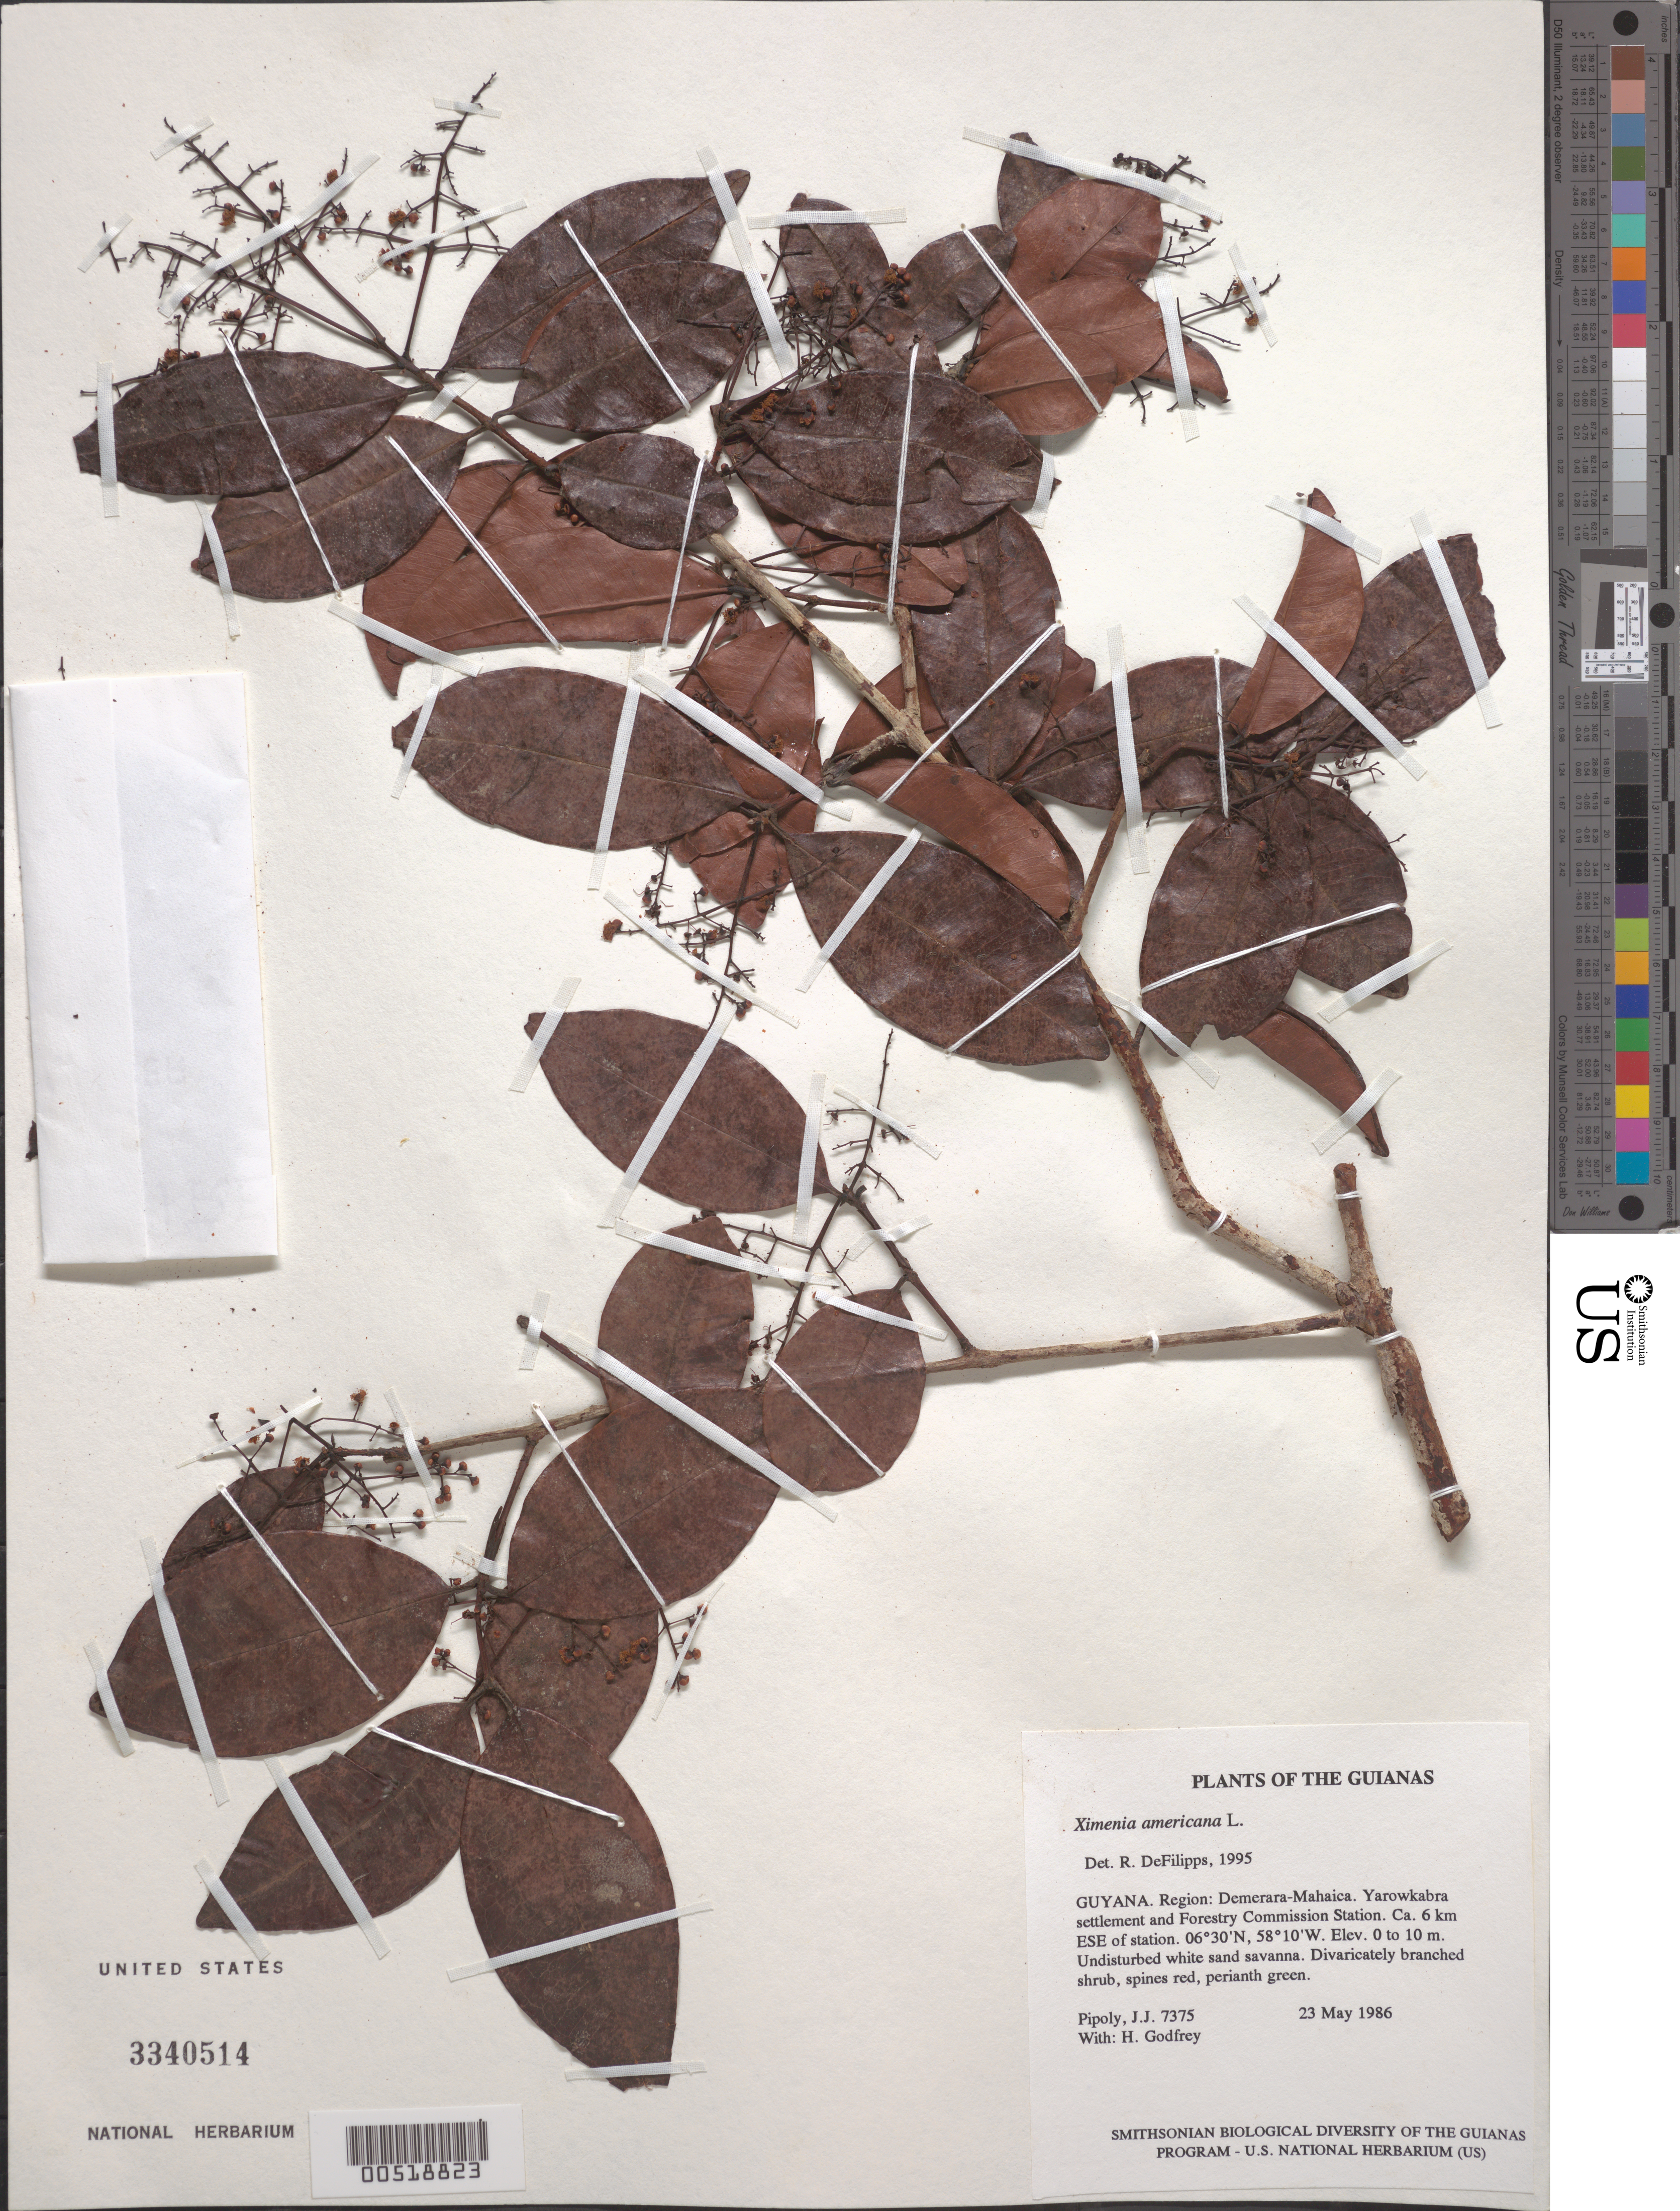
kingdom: Plantae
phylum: Tracheophyta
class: Magnoliopsida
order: Santalales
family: Ximeniaceae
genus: Ximenia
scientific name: Ximenia americana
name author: L.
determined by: DeFilipps, R. A.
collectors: J. J. Pipoly & H. Godfrey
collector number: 7375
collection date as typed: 23 May 1986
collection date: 1986-05-23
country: Guyana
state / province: Demerara-Mahaica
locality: Yarowkabra settlement and Forestry Commission Station ca. 6 km ESE of station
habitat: Undisturbed white sand savanna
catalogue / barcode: US 3340514